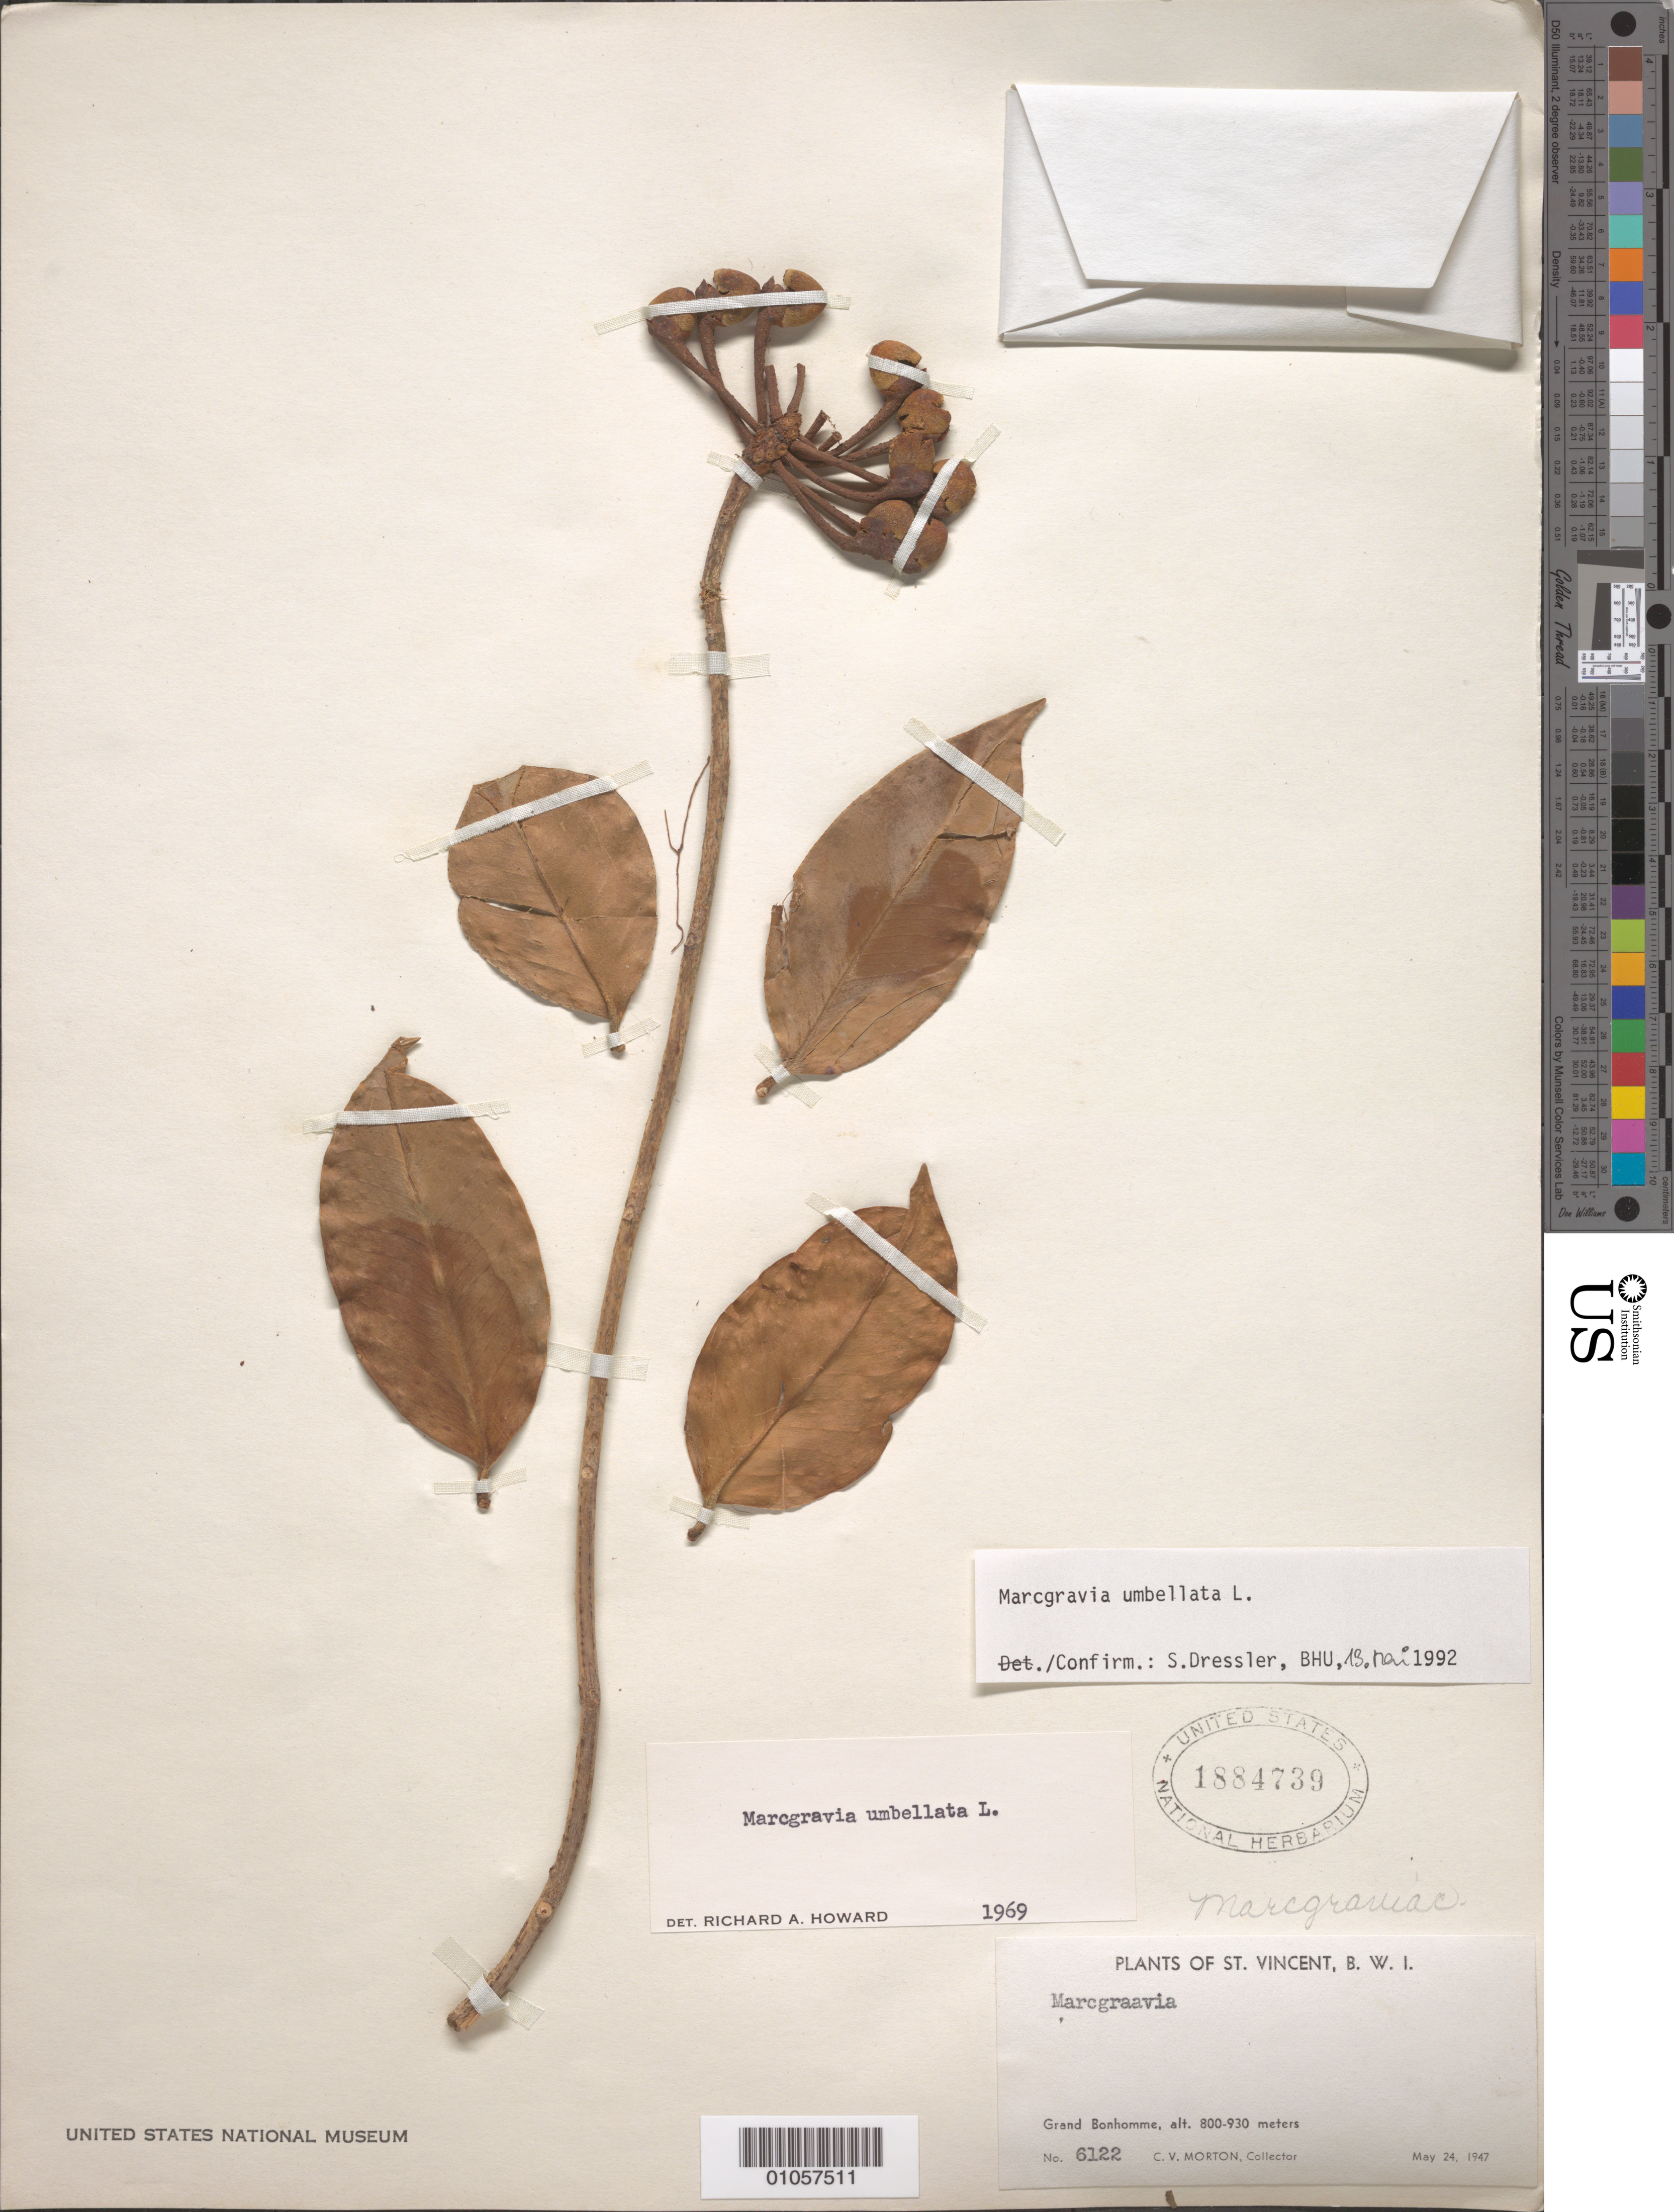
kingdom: Plantae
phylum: Tracheophyta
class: Magnoliopsida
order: Ericales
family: Marcgraviaceae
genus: Marcgravia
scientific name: Marcgravia umbellata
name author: L.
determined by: Dressler, S., (FR), Forschungsinstitut Und Naturmuseum Senckenberg (GERMANY)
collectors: C. V. Morton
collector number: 6122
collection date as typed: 24 May 1947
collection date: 1947-05-24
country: St. Vincent - Grenadines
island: St. Vincent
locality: Grand Bonhomme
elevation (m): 800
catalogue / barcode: US 1884739